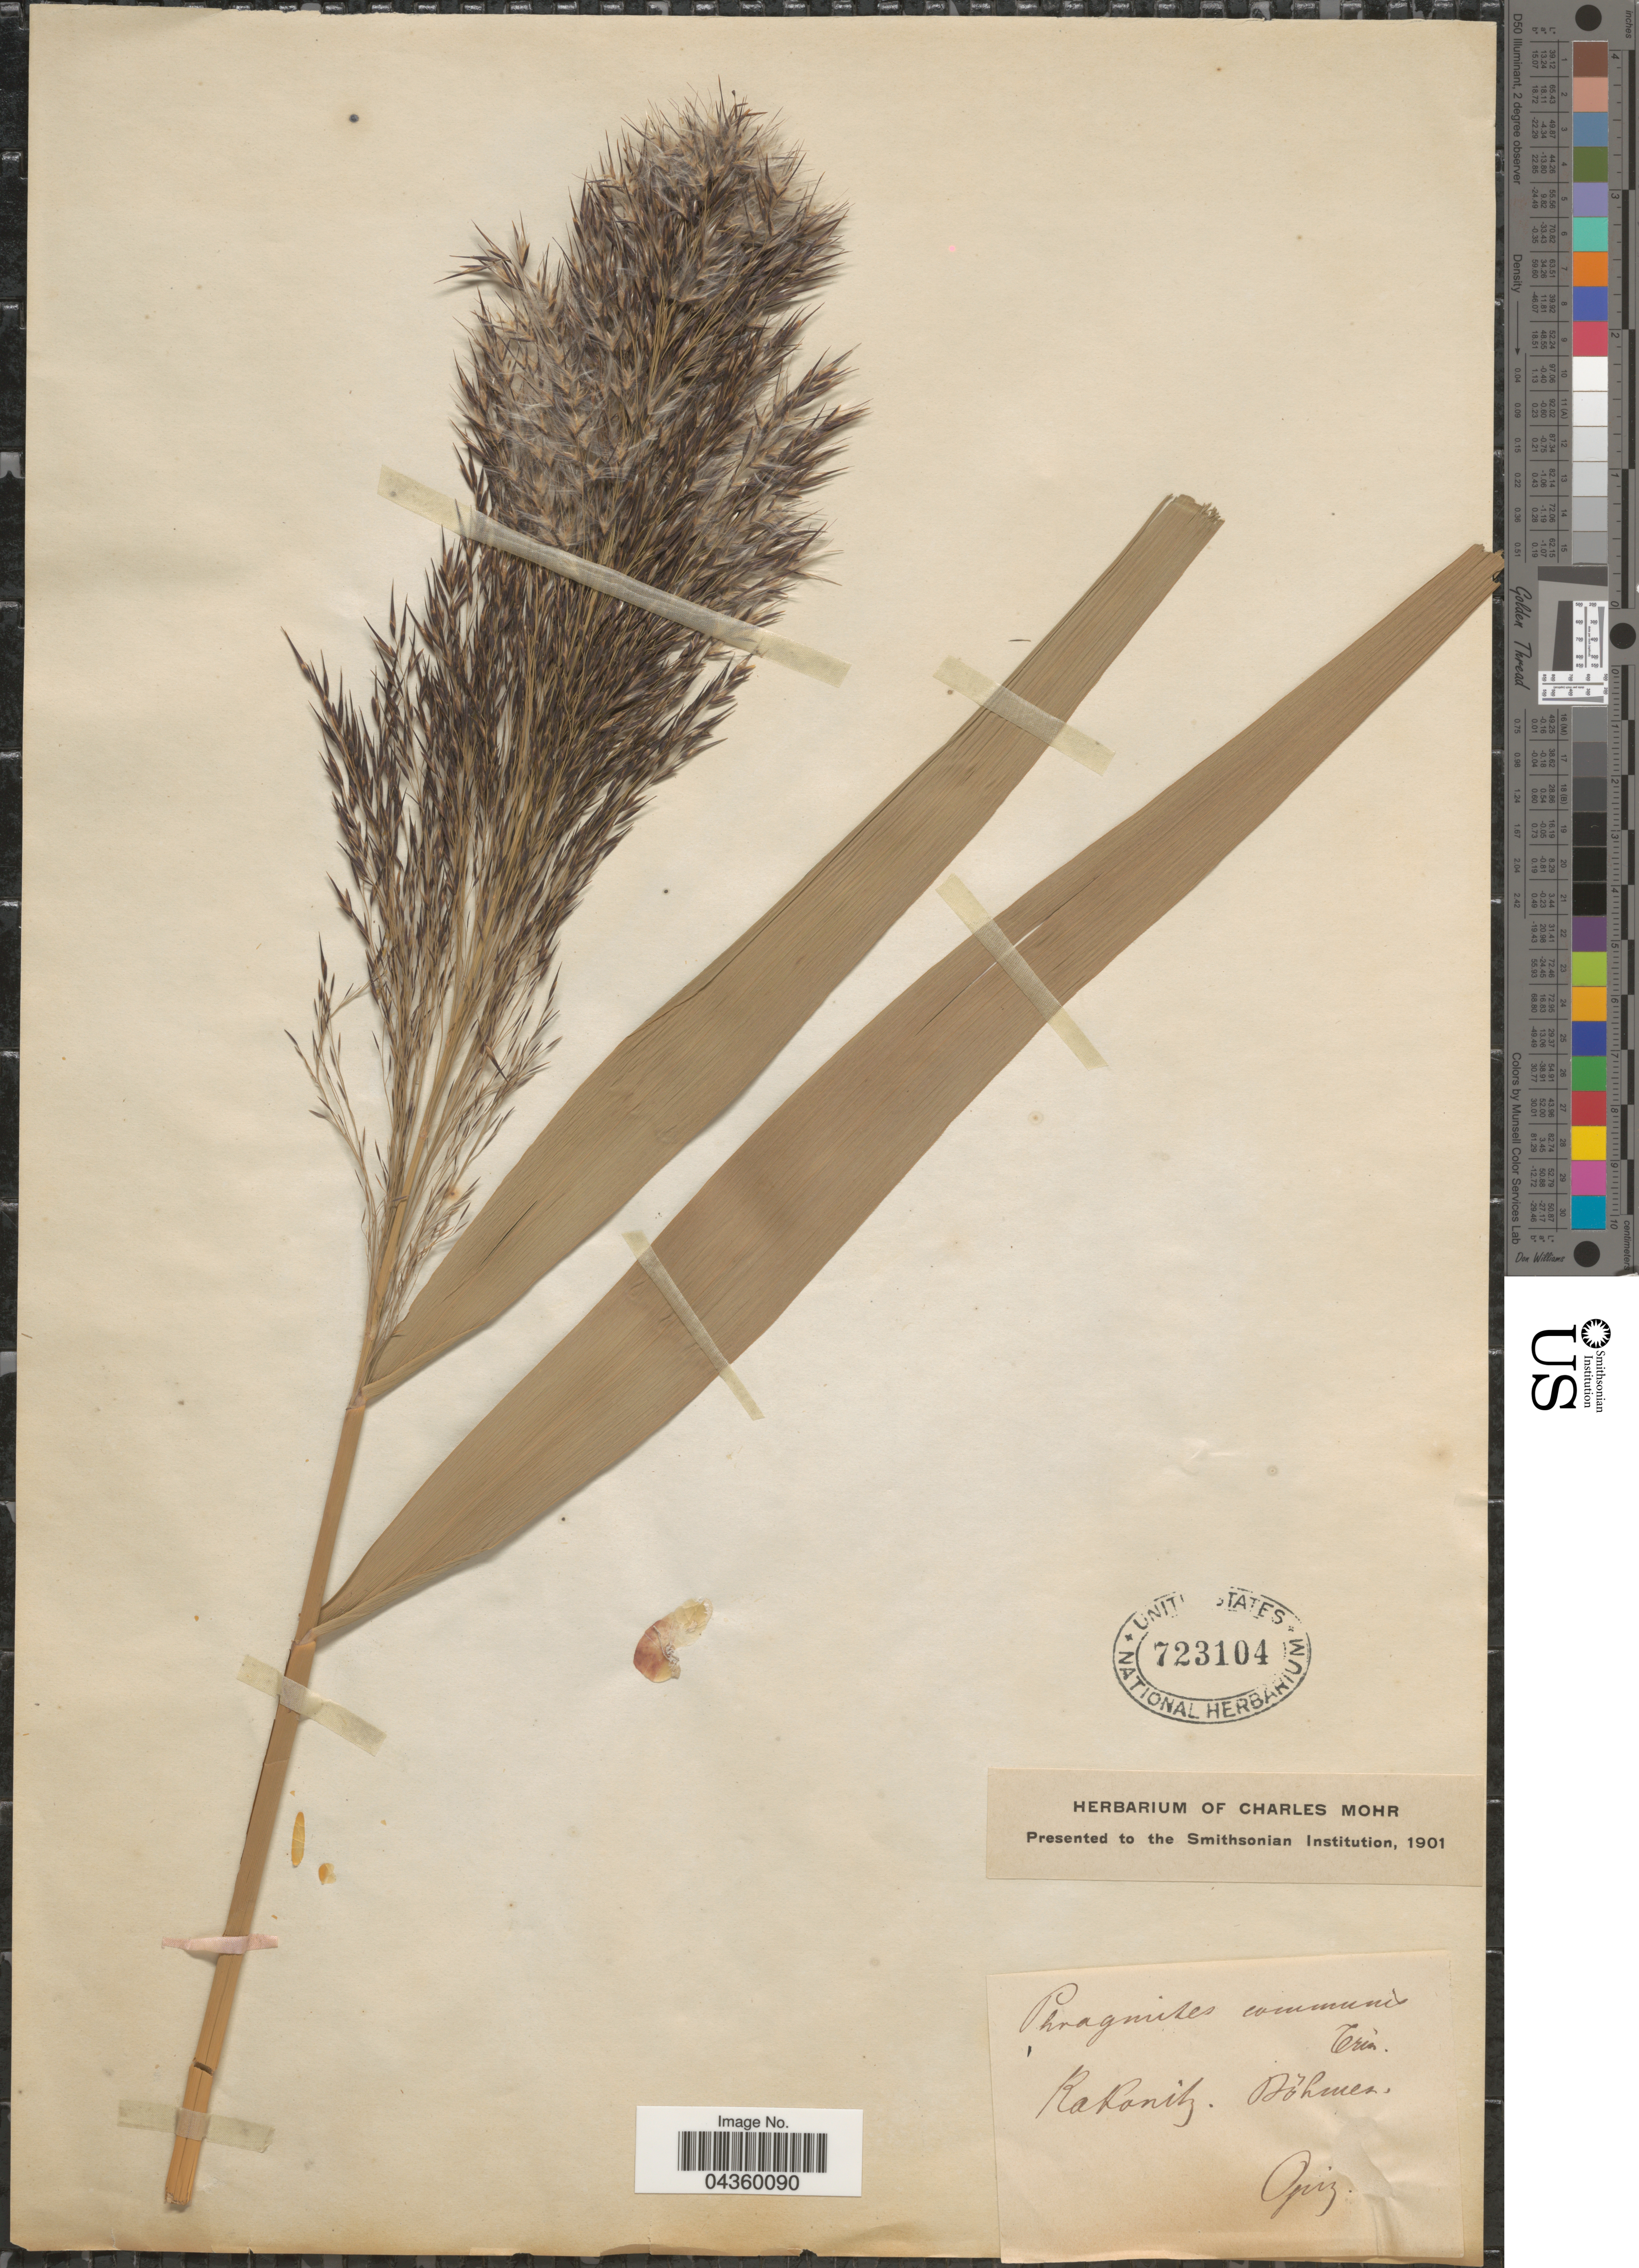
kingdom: Plantae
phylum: Tracheophyta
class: Liliopsida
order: Poales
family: Poaceae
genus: Phragmites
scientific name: Phragmites australis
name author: (Cav.) Trin. ex Steud.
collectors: Opiz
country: Czechia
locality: Rakanitz. Bôhmen.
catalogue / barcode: US 723104